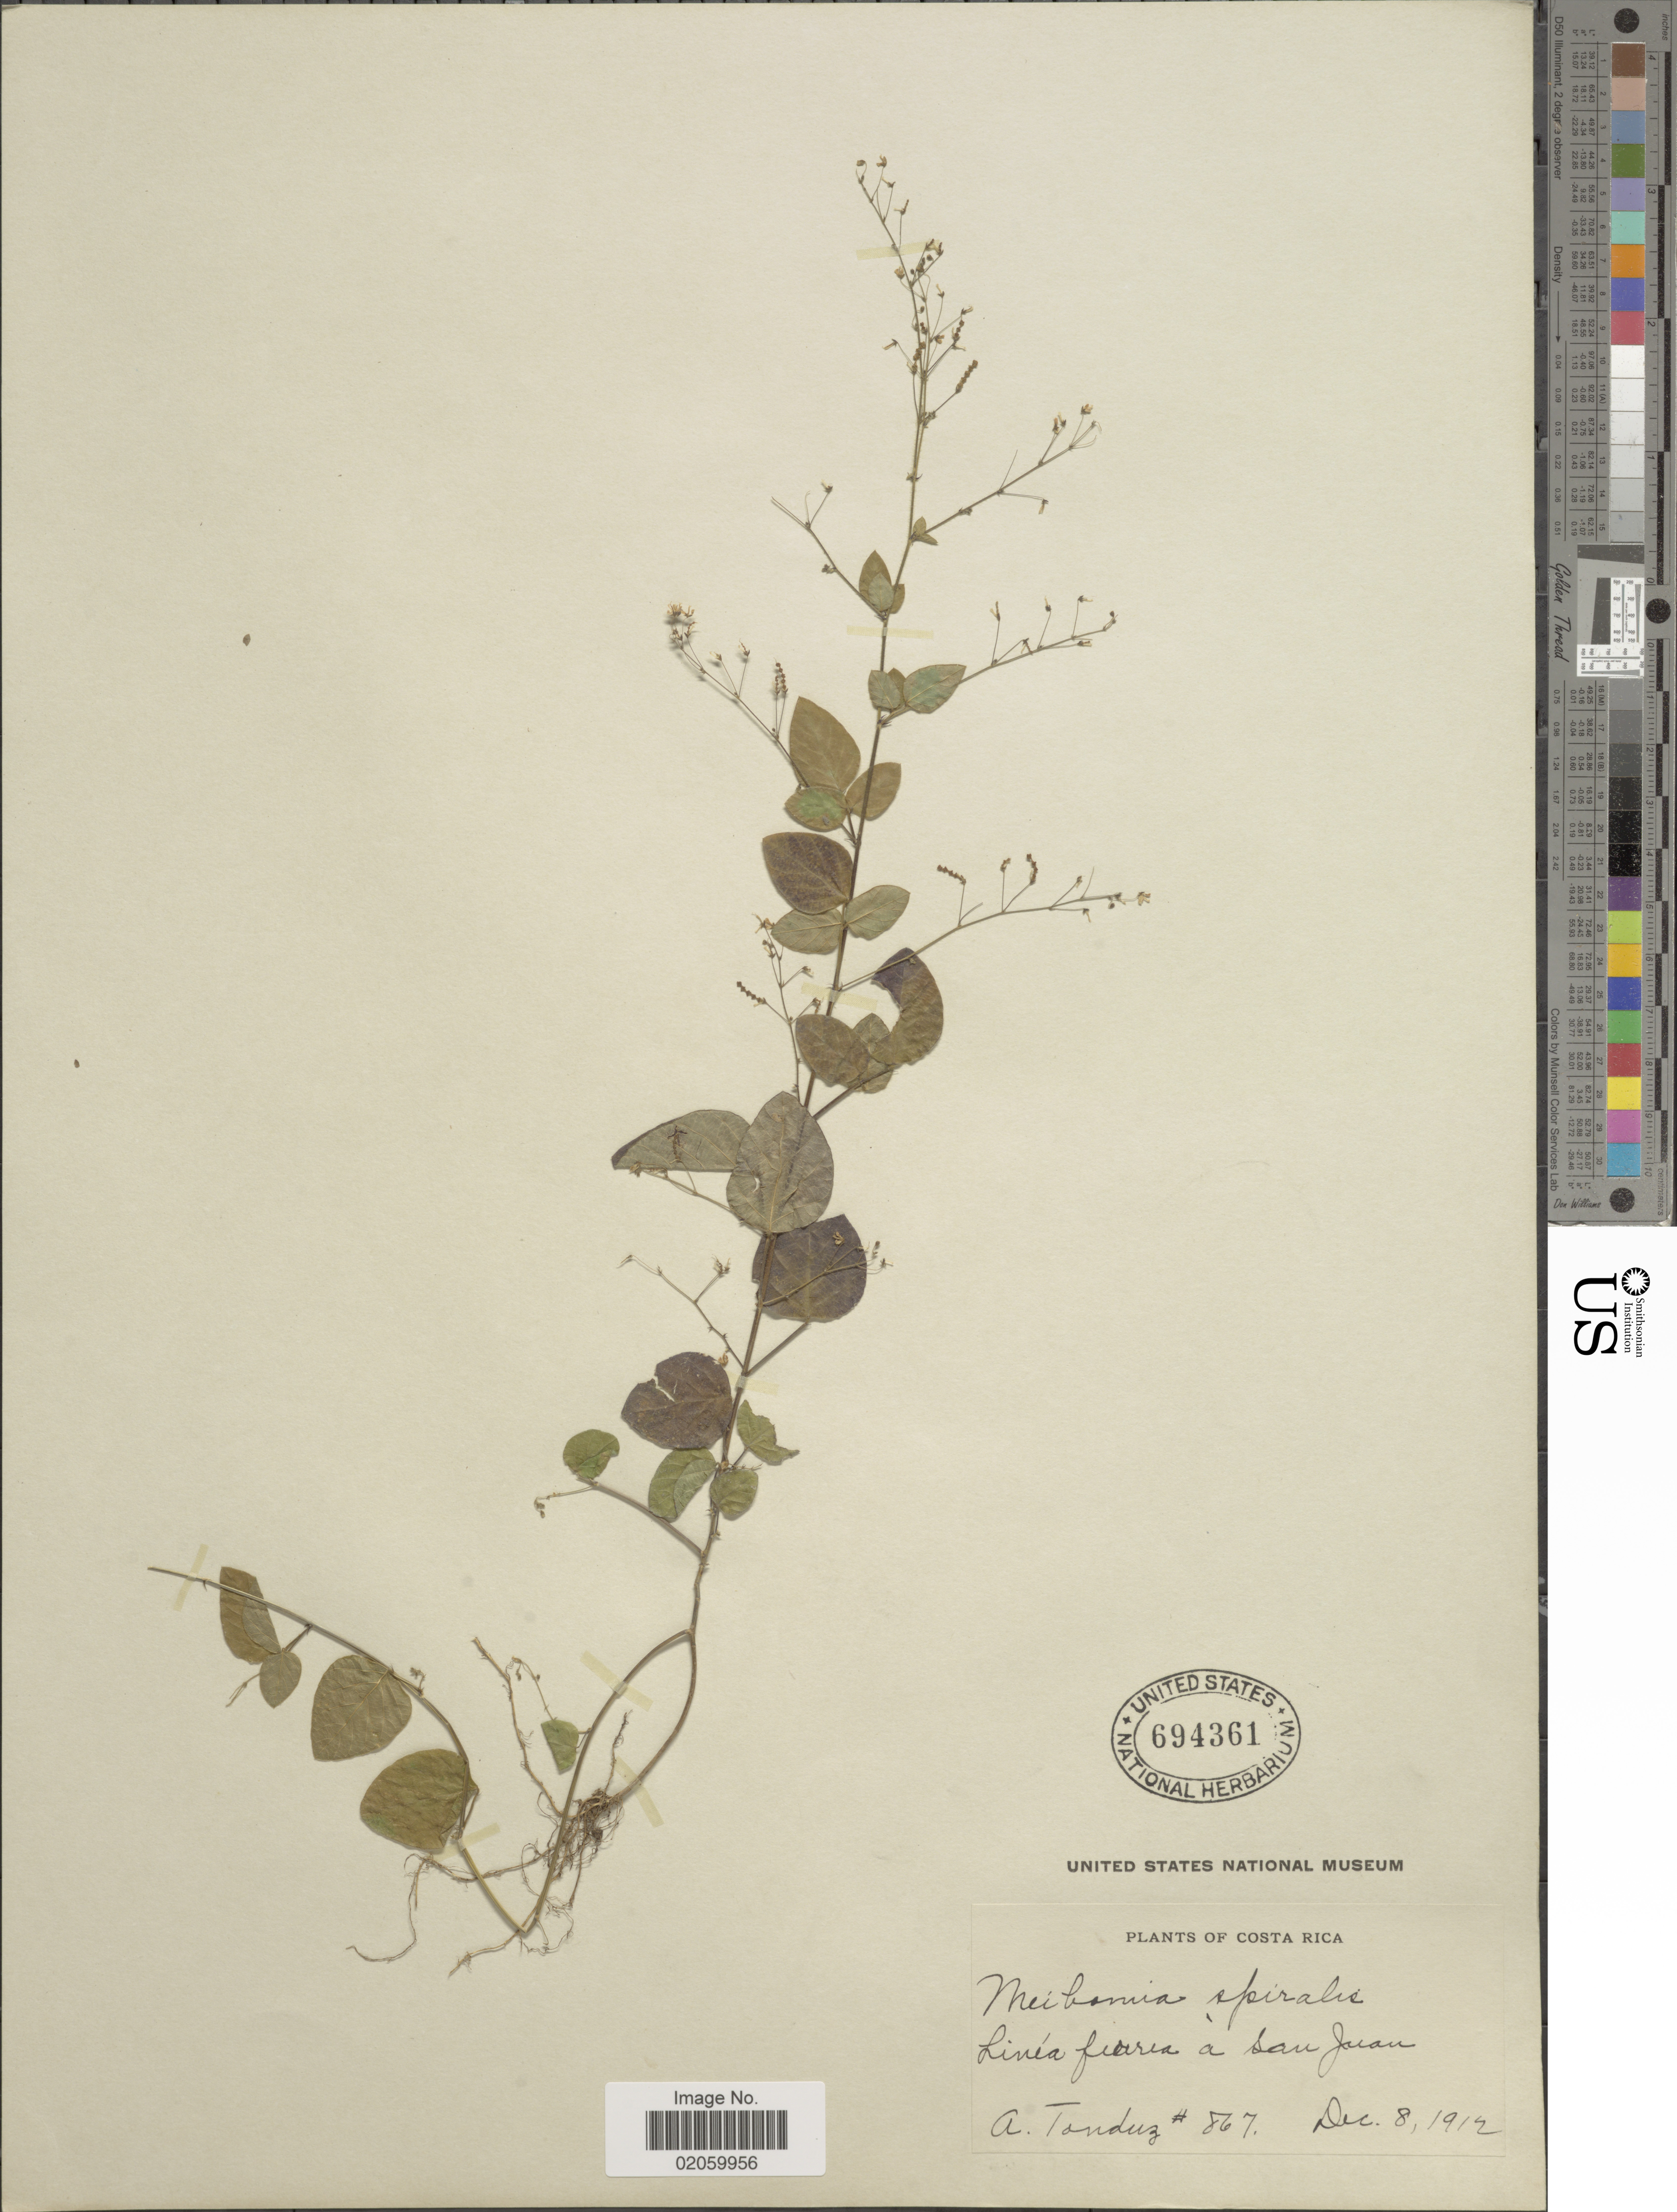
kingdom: Plantae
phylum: Tracheophyta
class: Magnoliopsida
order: Fabales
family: Fabaceae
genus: Desmodium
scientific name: Desmodium procumbens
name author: (Mill.) Hitchc.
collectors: A. Tonduz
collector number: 867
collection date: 1912-12-08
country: Costa Rica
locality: Linea fierra a San Juan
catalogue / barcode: US 694361